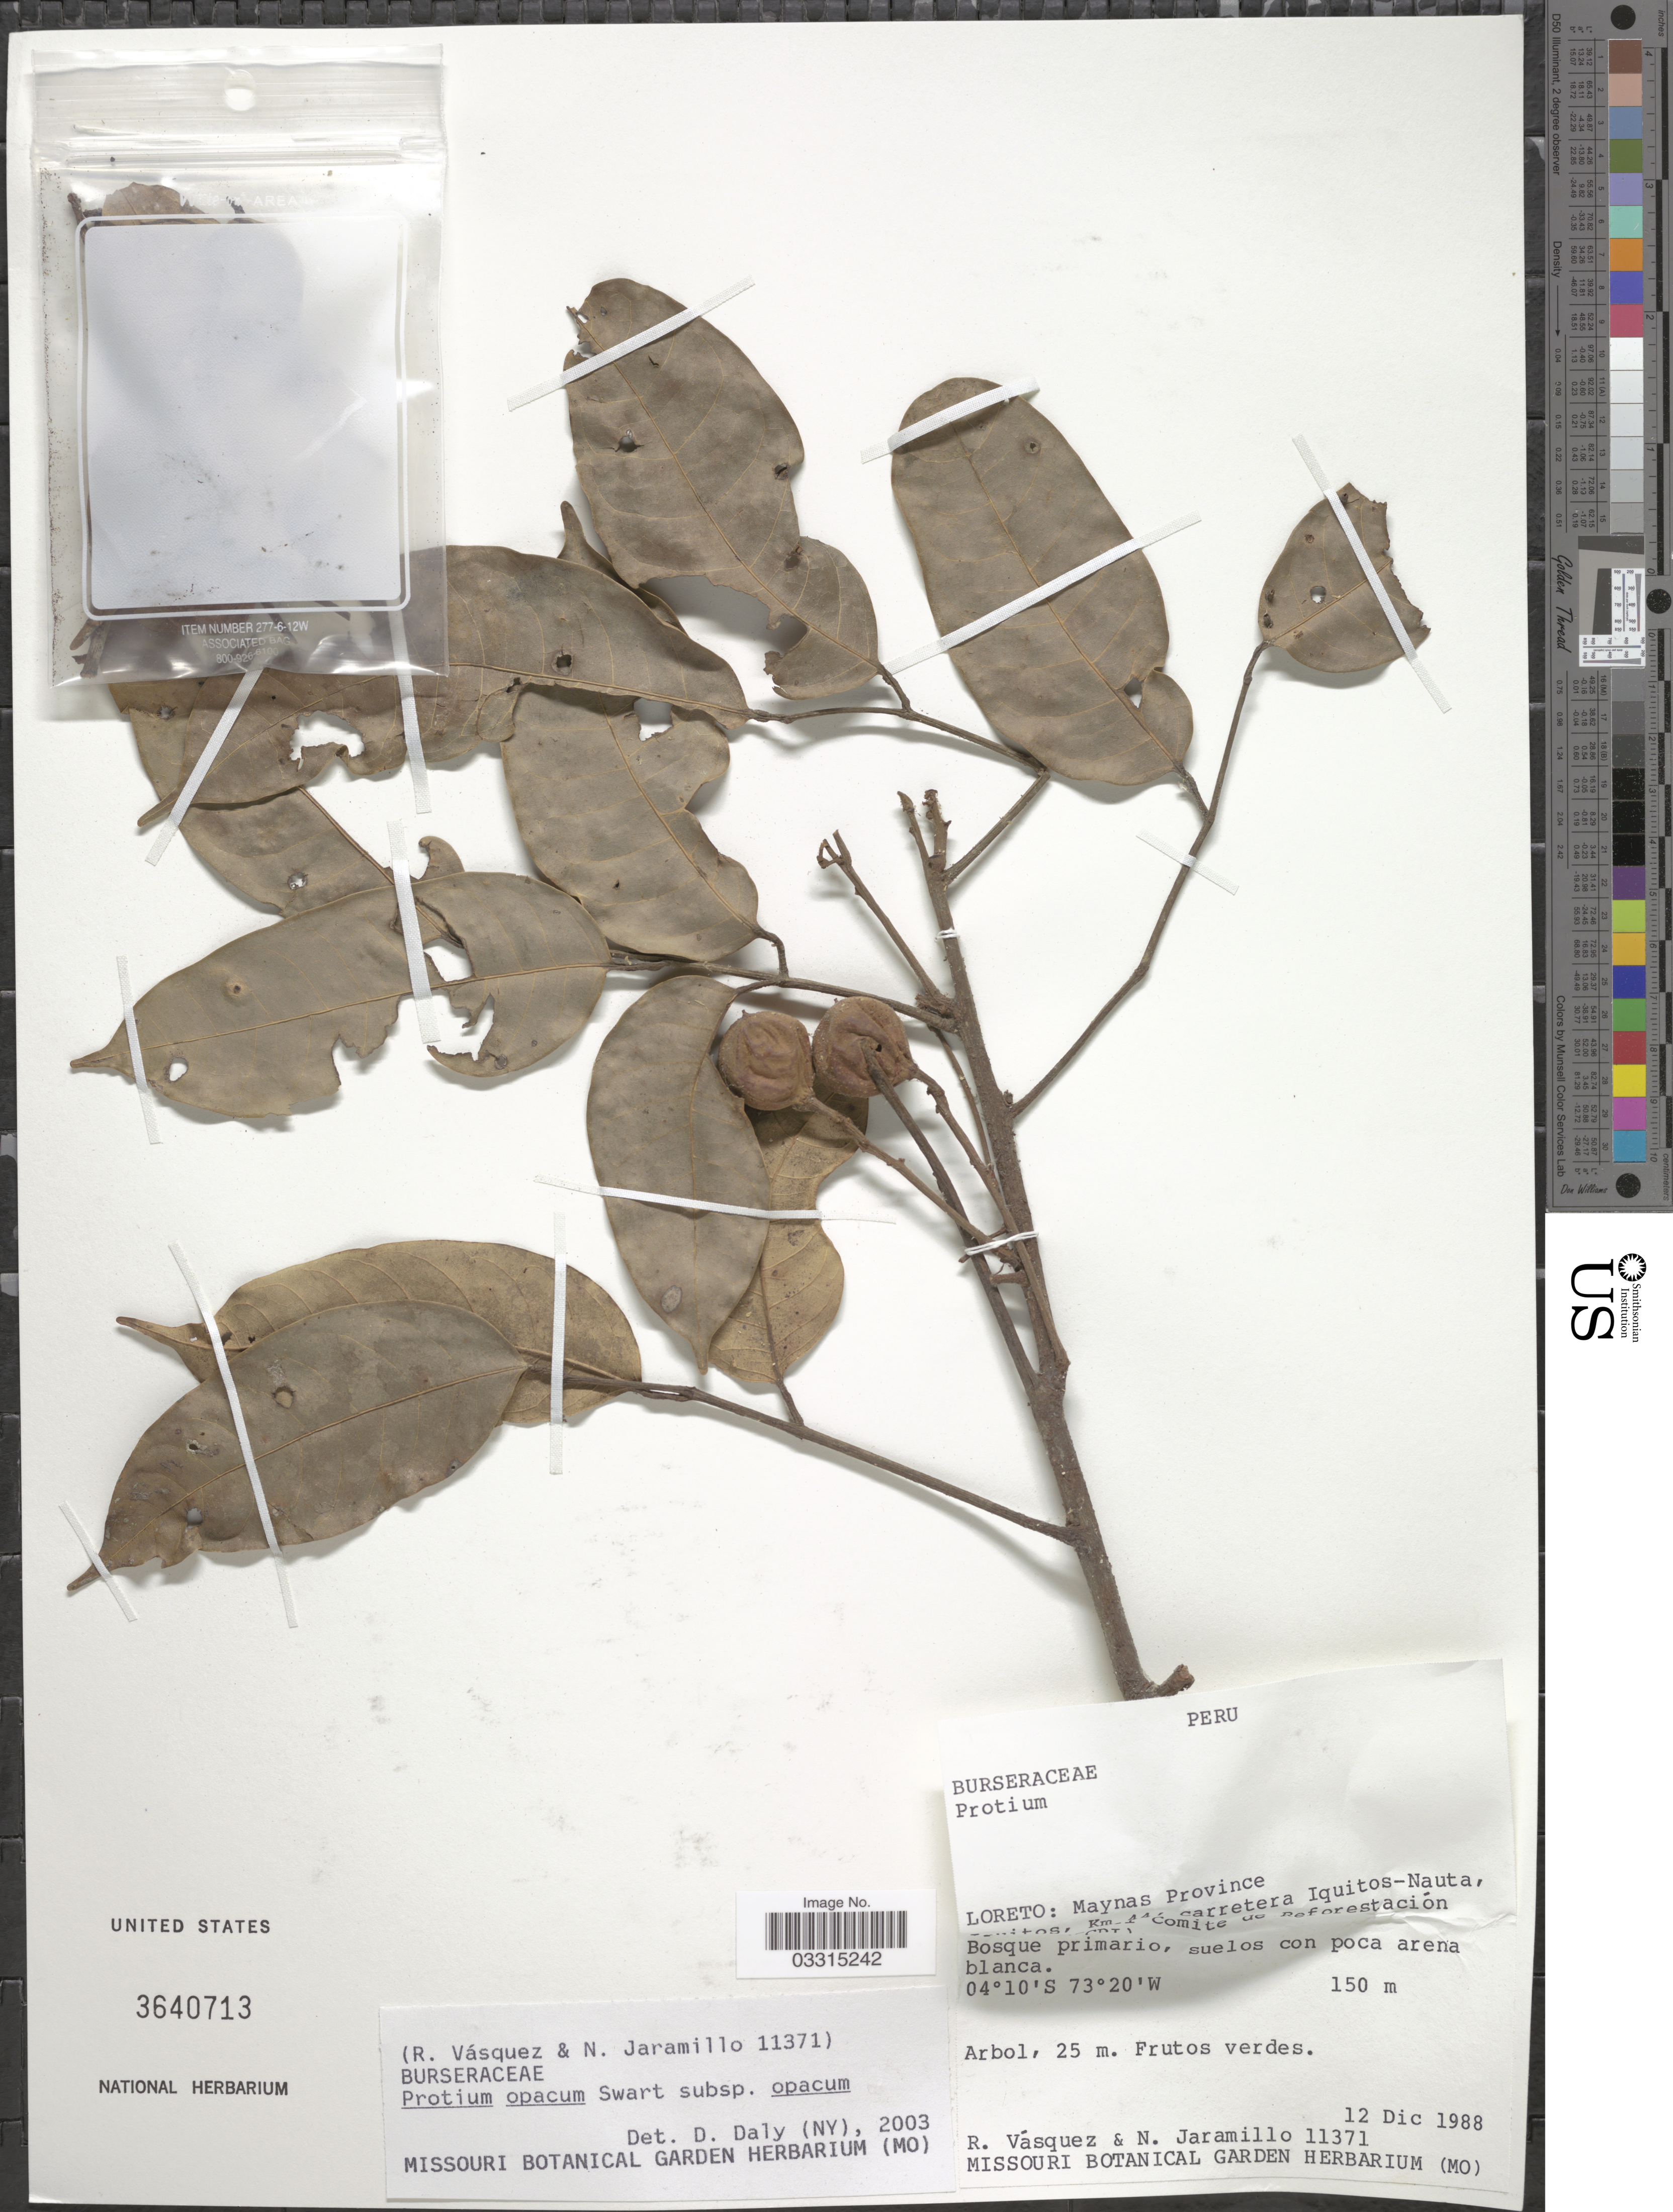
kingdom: Plantae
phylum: Tracheophyta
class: Magnoliopsida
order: Sapindales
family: Burseraceae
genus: Protium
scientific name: Protium opacum subsp. opacum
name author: Swart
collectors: R. Vasquez & N. Jaramillo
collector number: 11371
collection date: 1988-12-12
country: Peru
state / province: Loreto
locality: Maynas Province. [illegible text] carretera Iquitos-Nauta, [illegible text] comite de Reforestación.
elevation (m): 150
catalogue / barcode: US 3640713